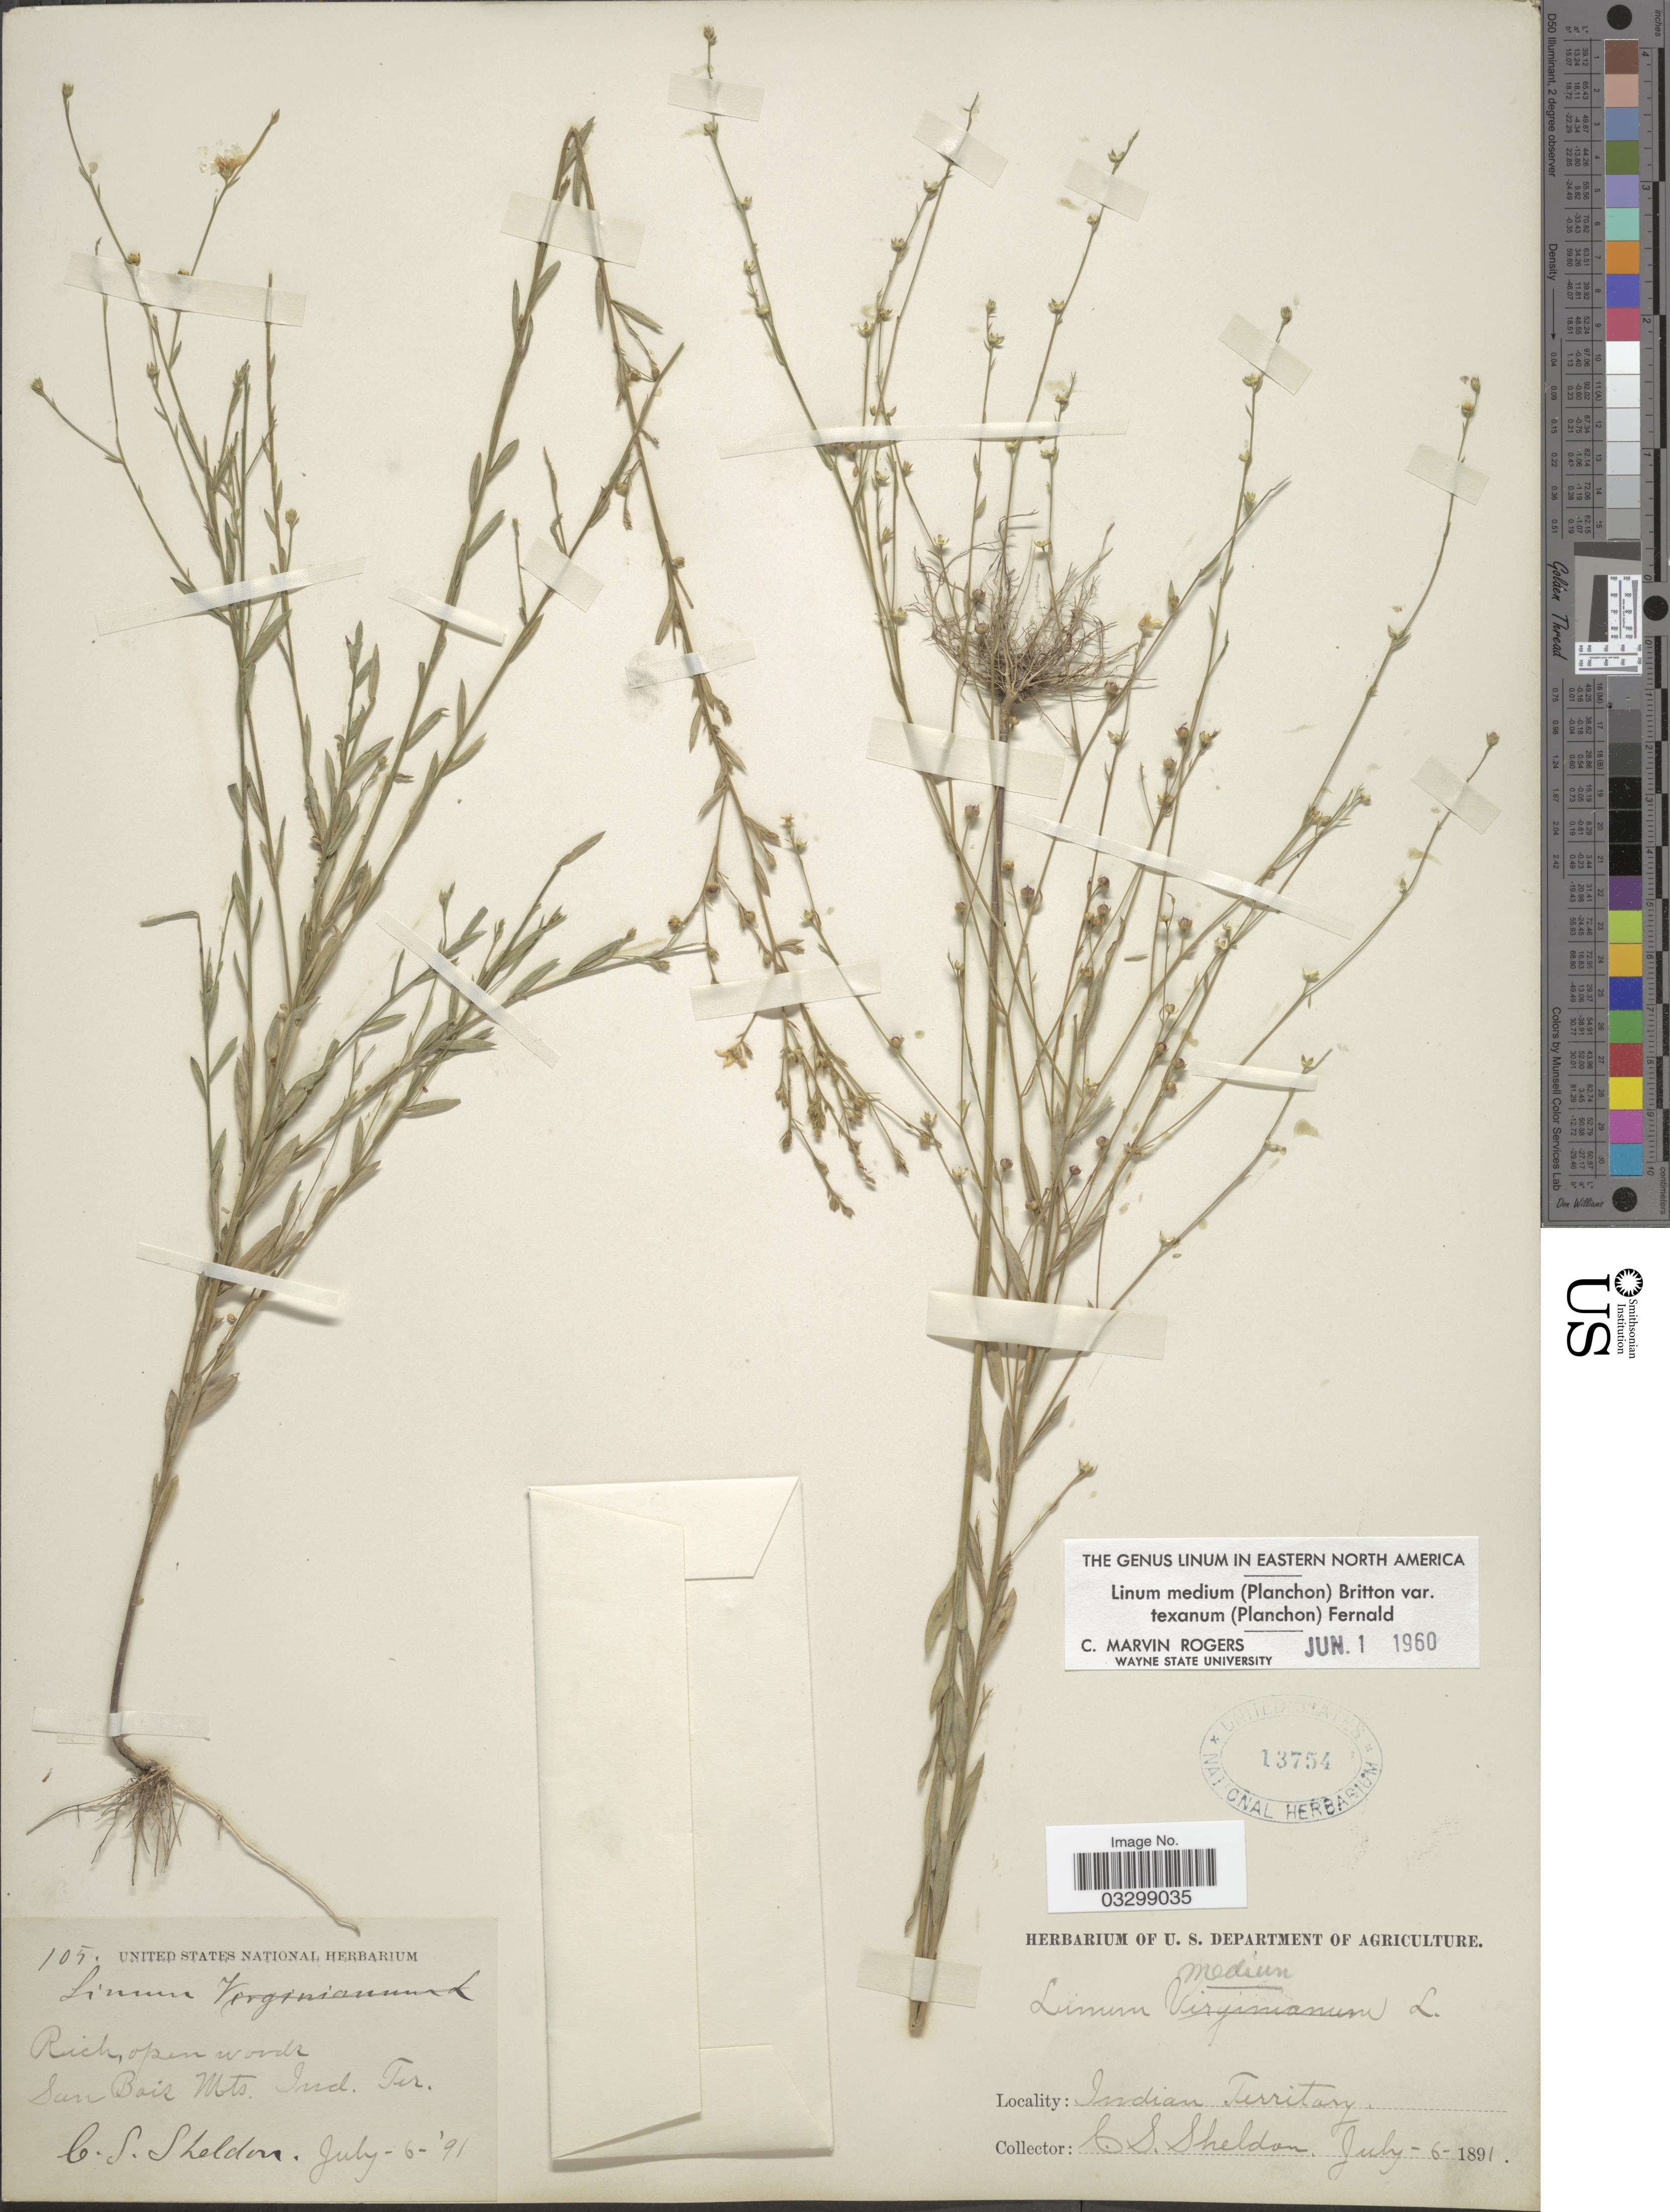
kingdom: Plantae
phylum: Tracheophyta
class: Magnoliopsida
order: Malpighiales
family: Linaceae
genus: Linum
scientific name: Linum medium var. texanum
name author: (Planch.) Fernald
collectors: C. S. Sheldon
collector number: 105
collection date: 1891-07-06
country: United States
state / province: Oklahoma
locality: San Bois Mts. Indian Territory.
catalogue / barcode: US 13754